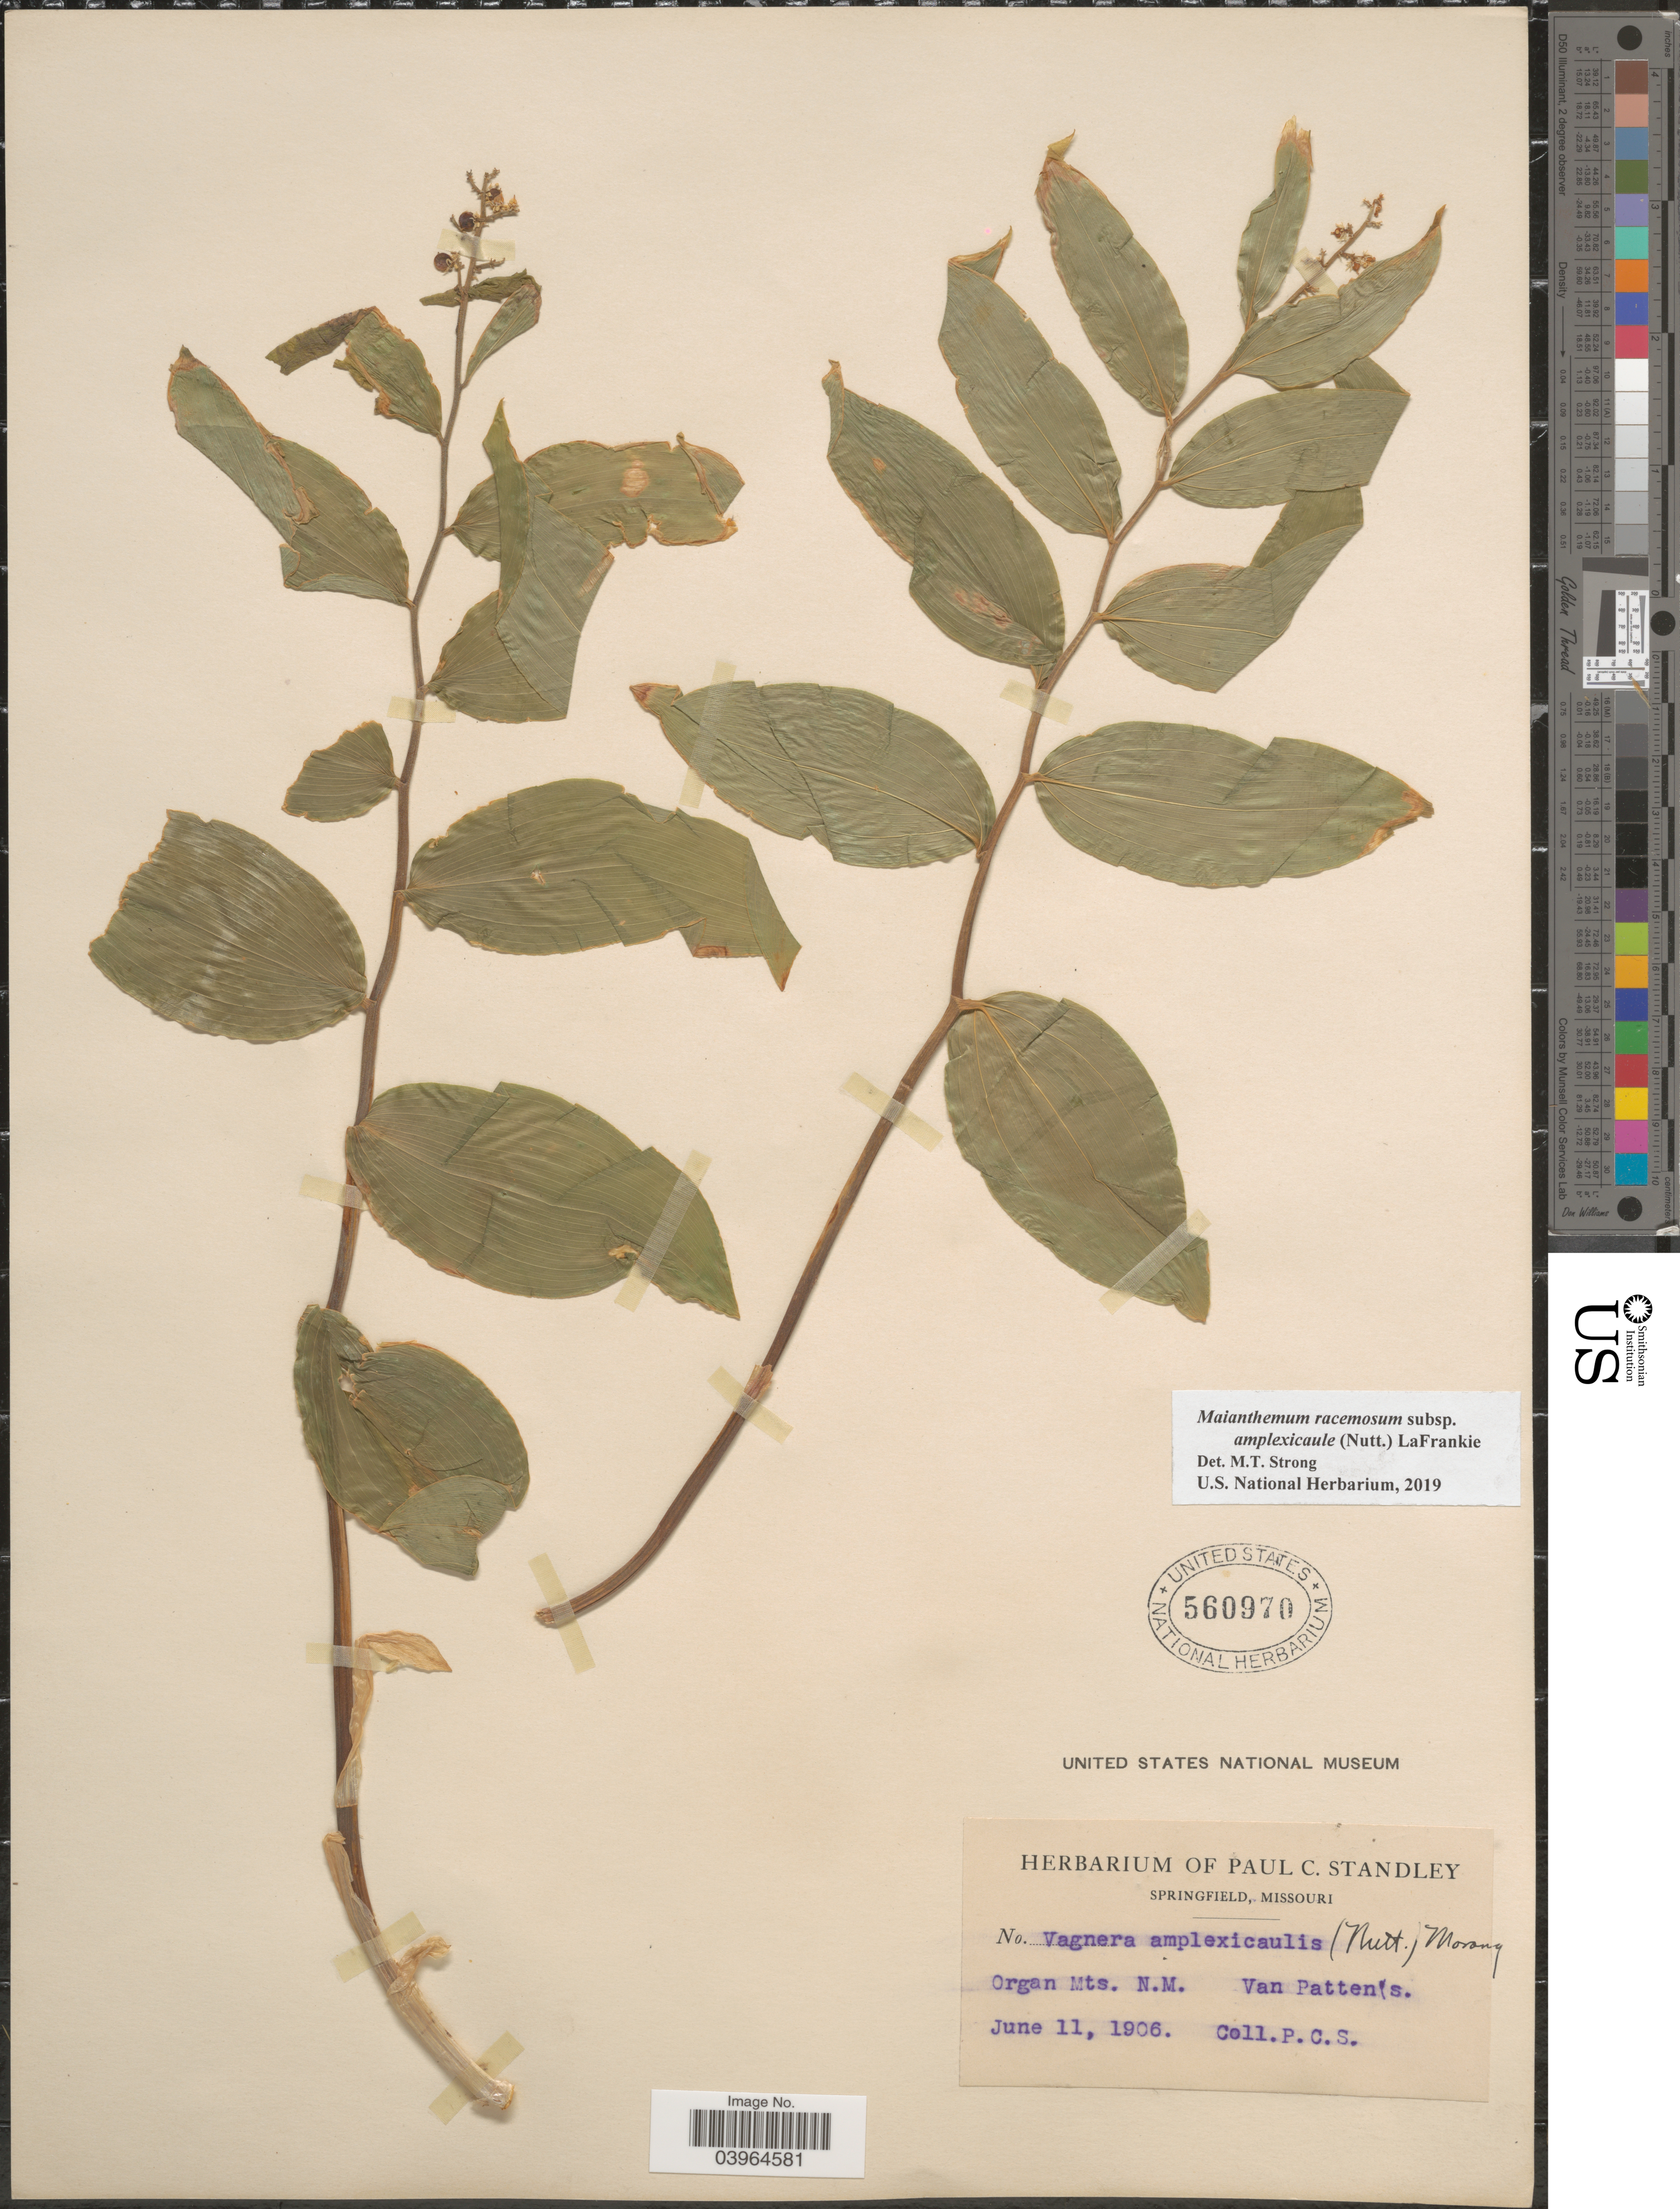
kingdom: Plantae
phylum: Tracheophyta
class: Liliopsida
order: Asparagales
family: Asparagaceae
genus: Maianthemum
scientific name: Maianthemum racemosum subsp. amplexicaule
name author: (Nutt.) LaFrankie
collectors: P. C. Standley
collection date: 1906-06-11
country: United States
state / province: New Mexico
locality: Organ Mts.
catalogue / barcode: US 560970